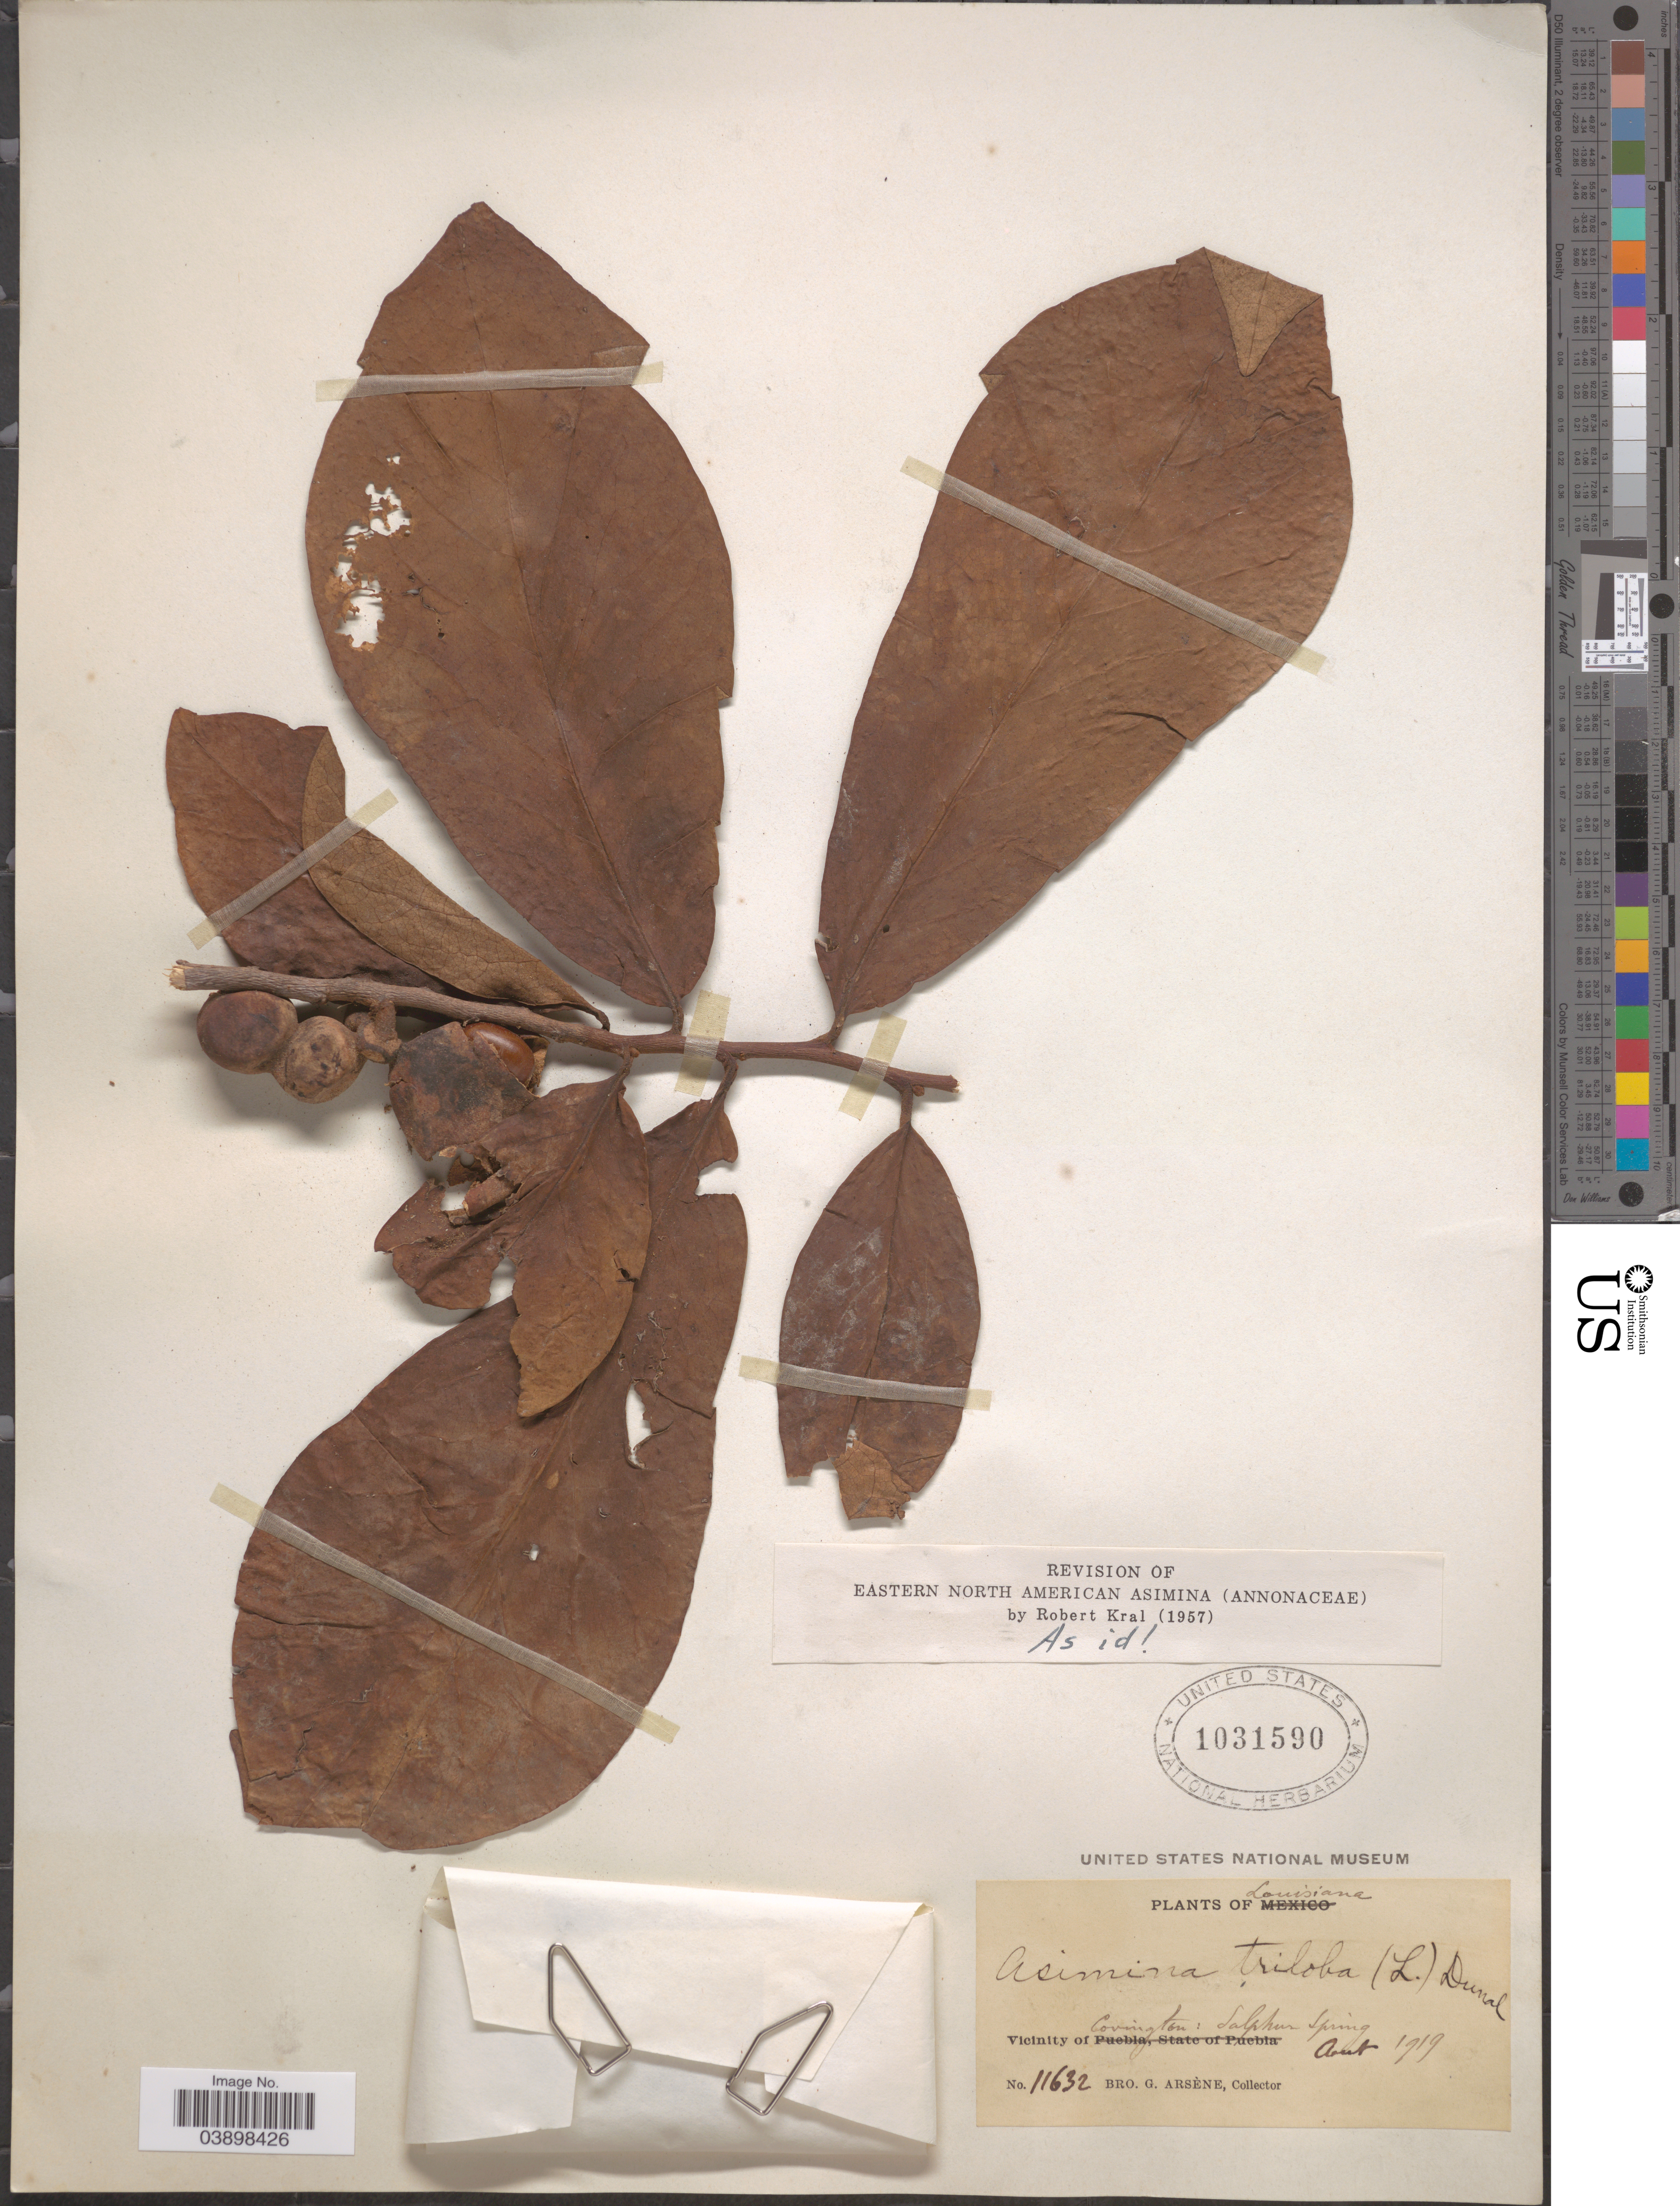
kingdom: Plantae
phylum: Tracheophyta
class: Magnoliopsida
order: Magnoliales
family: Annonaceae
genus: Asimina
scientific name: Asimina triloba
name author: (L.) Dunal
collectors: Bro. G. Arsène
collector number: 11632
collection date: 1919-08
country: United States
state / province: Louisiana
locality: Vicinity of Covington: Sulphur Spring.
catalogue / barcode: US 1031590